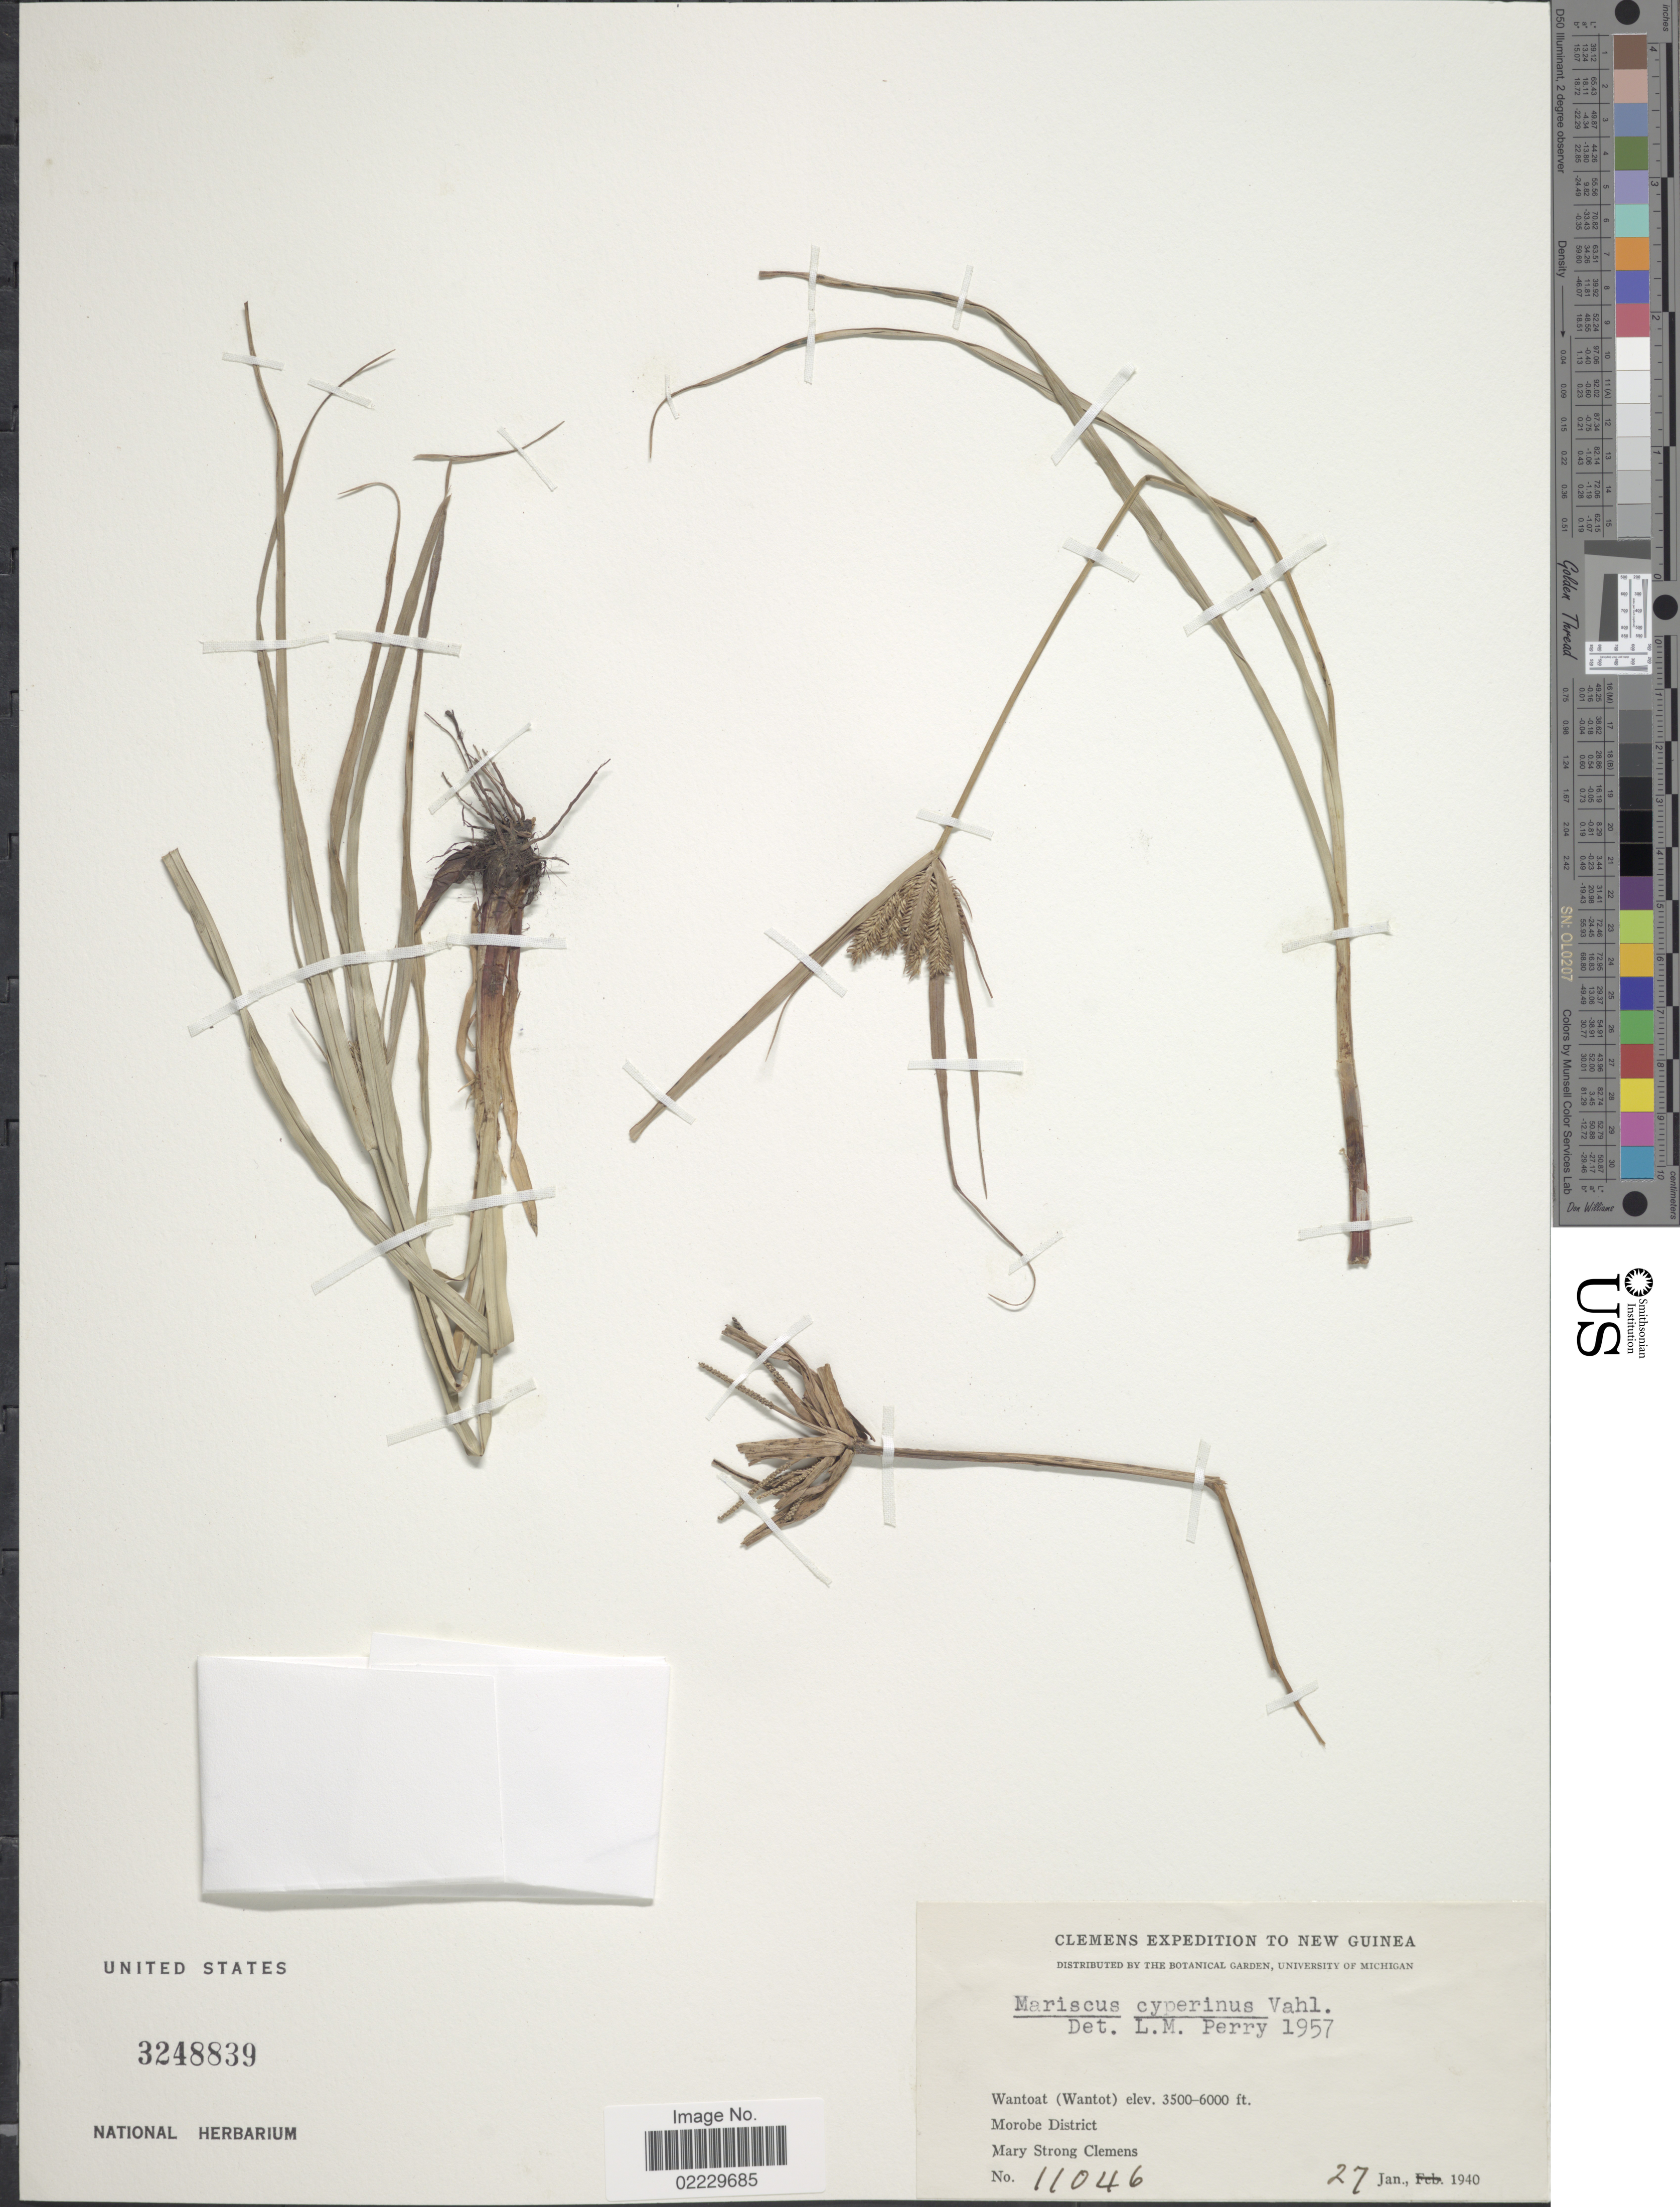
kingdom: Plantae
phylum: Tracheophyta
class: Liliopsida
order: Poales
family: Cyperaceae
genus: Cyperus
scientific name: Cyperus cyperinus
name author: (Retz.) Valck. Sur.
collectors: M. S. Clemens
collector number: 11046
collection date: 1940-01-27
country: Papua New Guinea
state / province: Morobe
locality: Wantoat (Wantot) Morobe District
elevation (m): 1067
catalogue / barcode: US 3248839